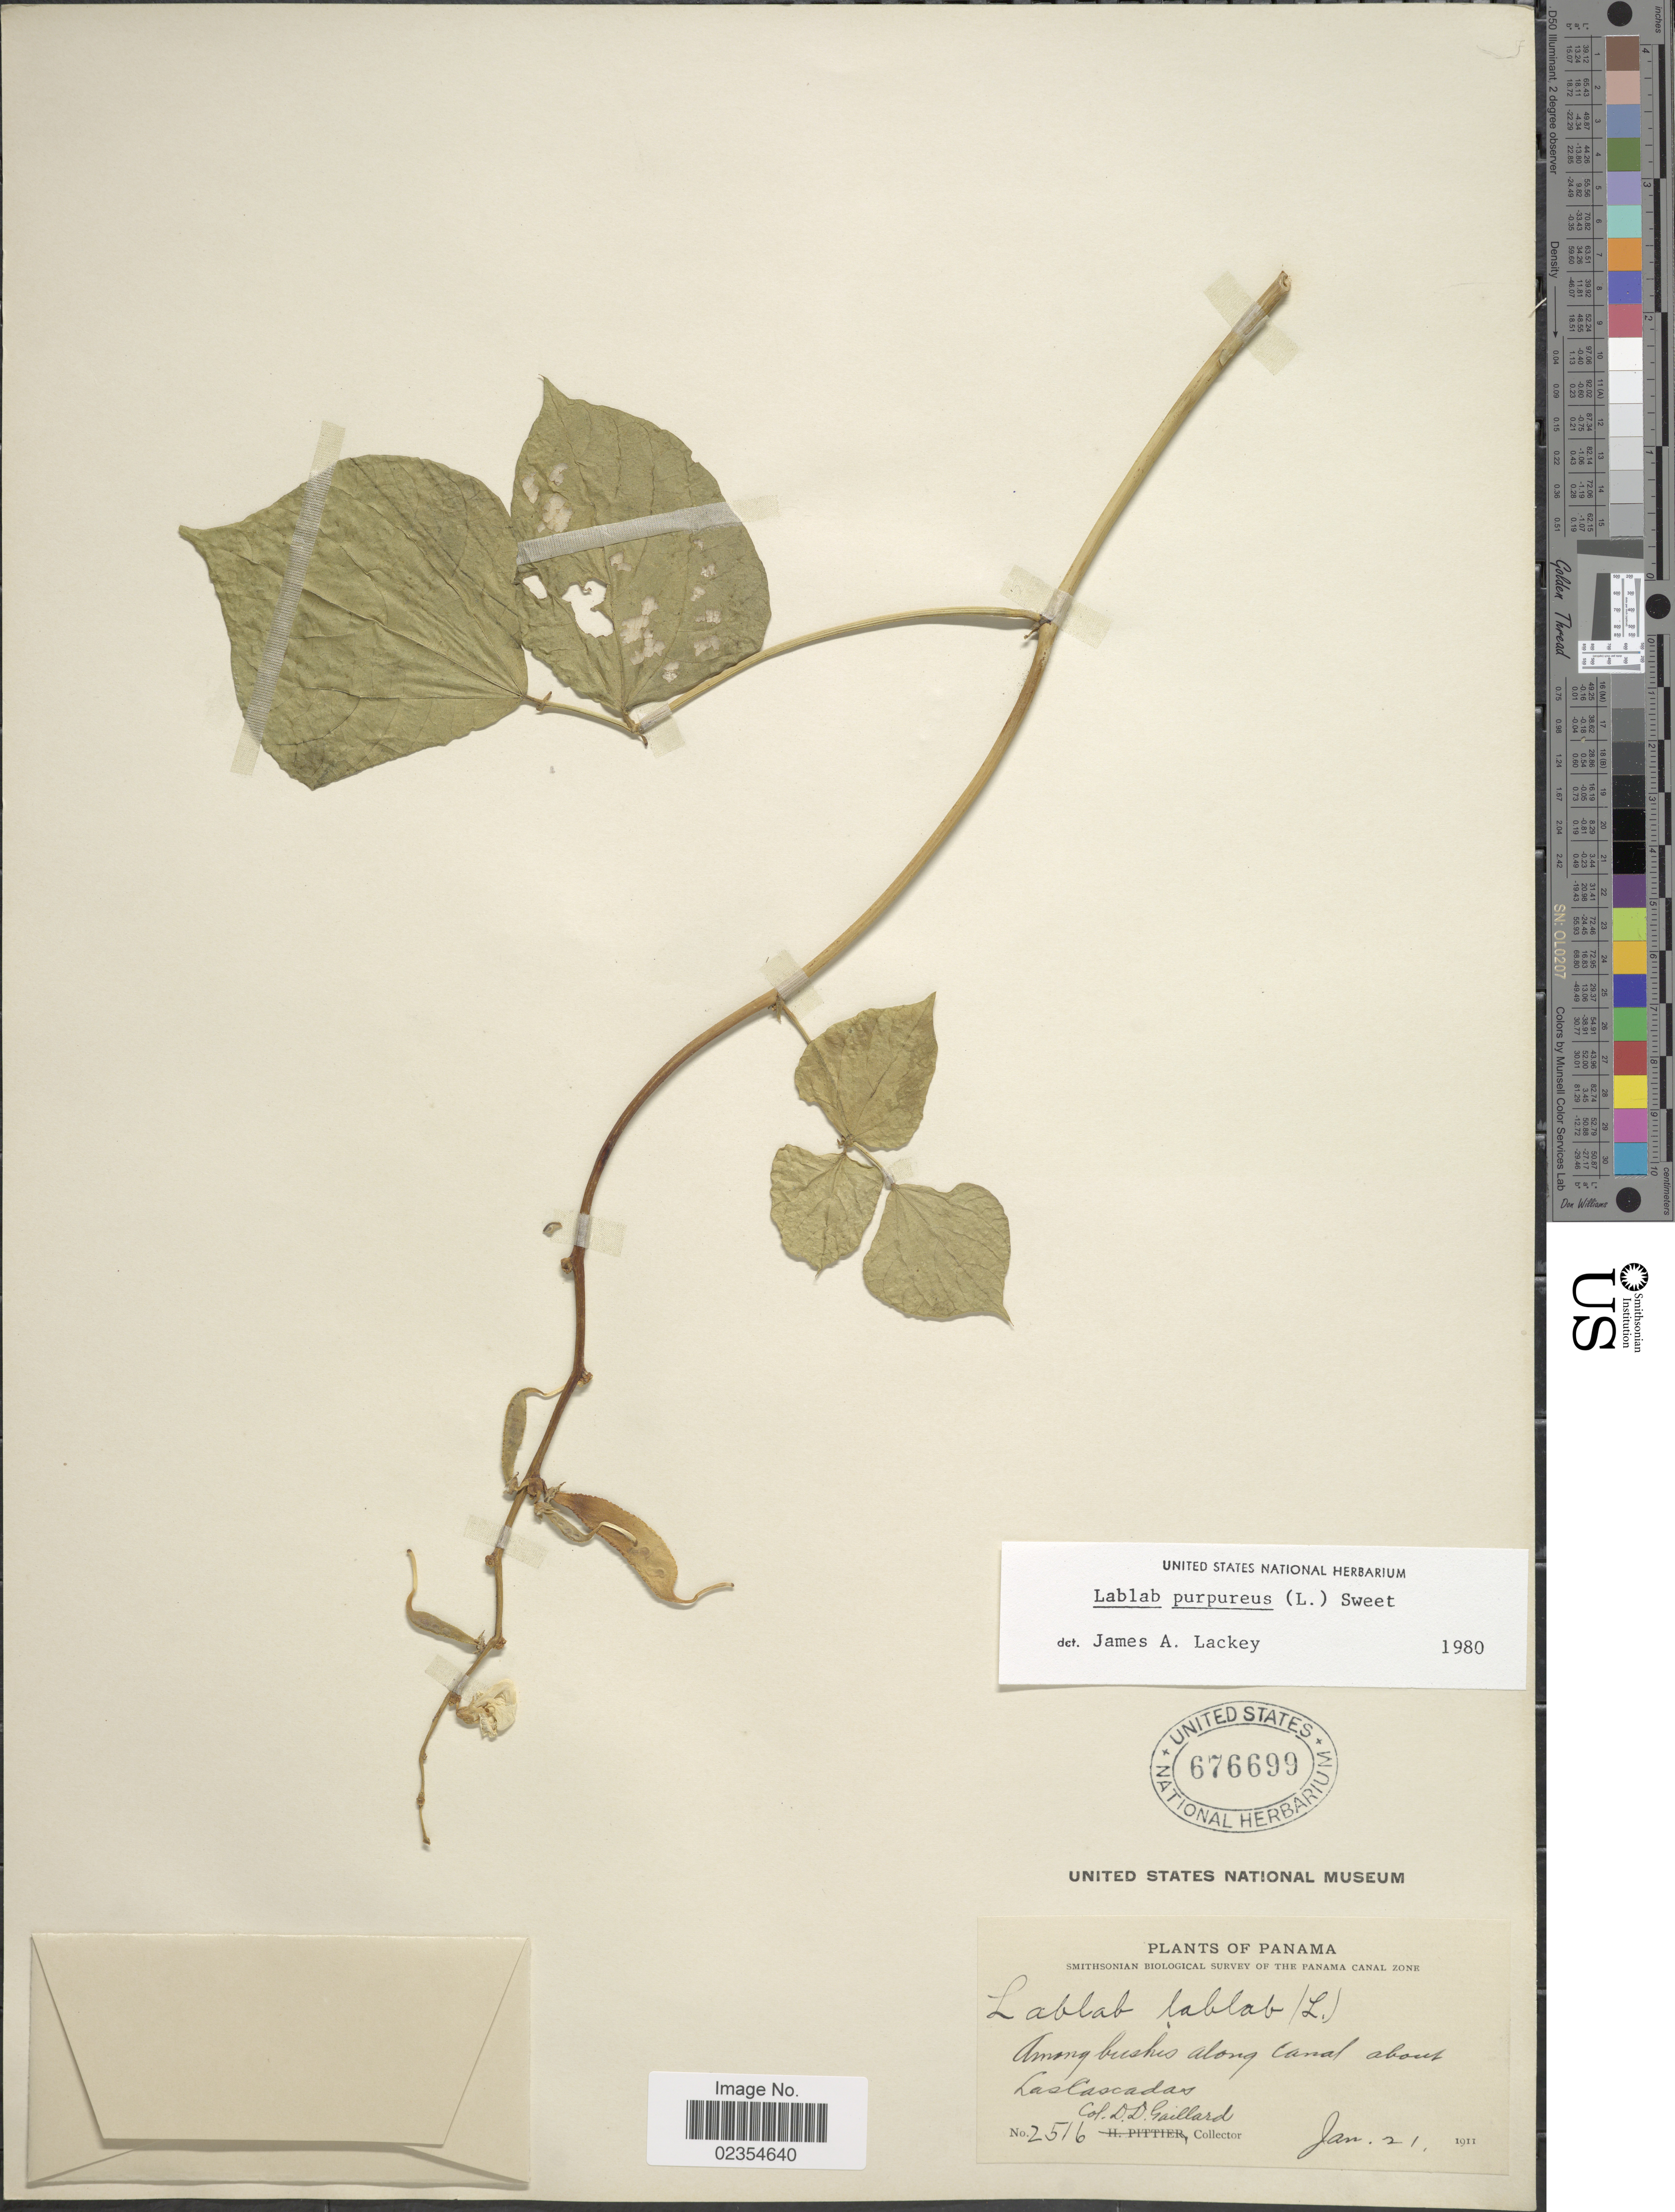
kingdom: Plantae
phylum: Tracheophyta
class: Magnoliopsida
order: Fabales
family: Fabaceae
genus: Lablab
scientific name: Lablab purpureus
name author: (L.) Sweet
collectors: D. Gaillard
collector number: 2516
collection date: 1911-01-21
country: Panama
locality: Among bushes along canal about Las Cascadas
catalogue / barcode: US 676699